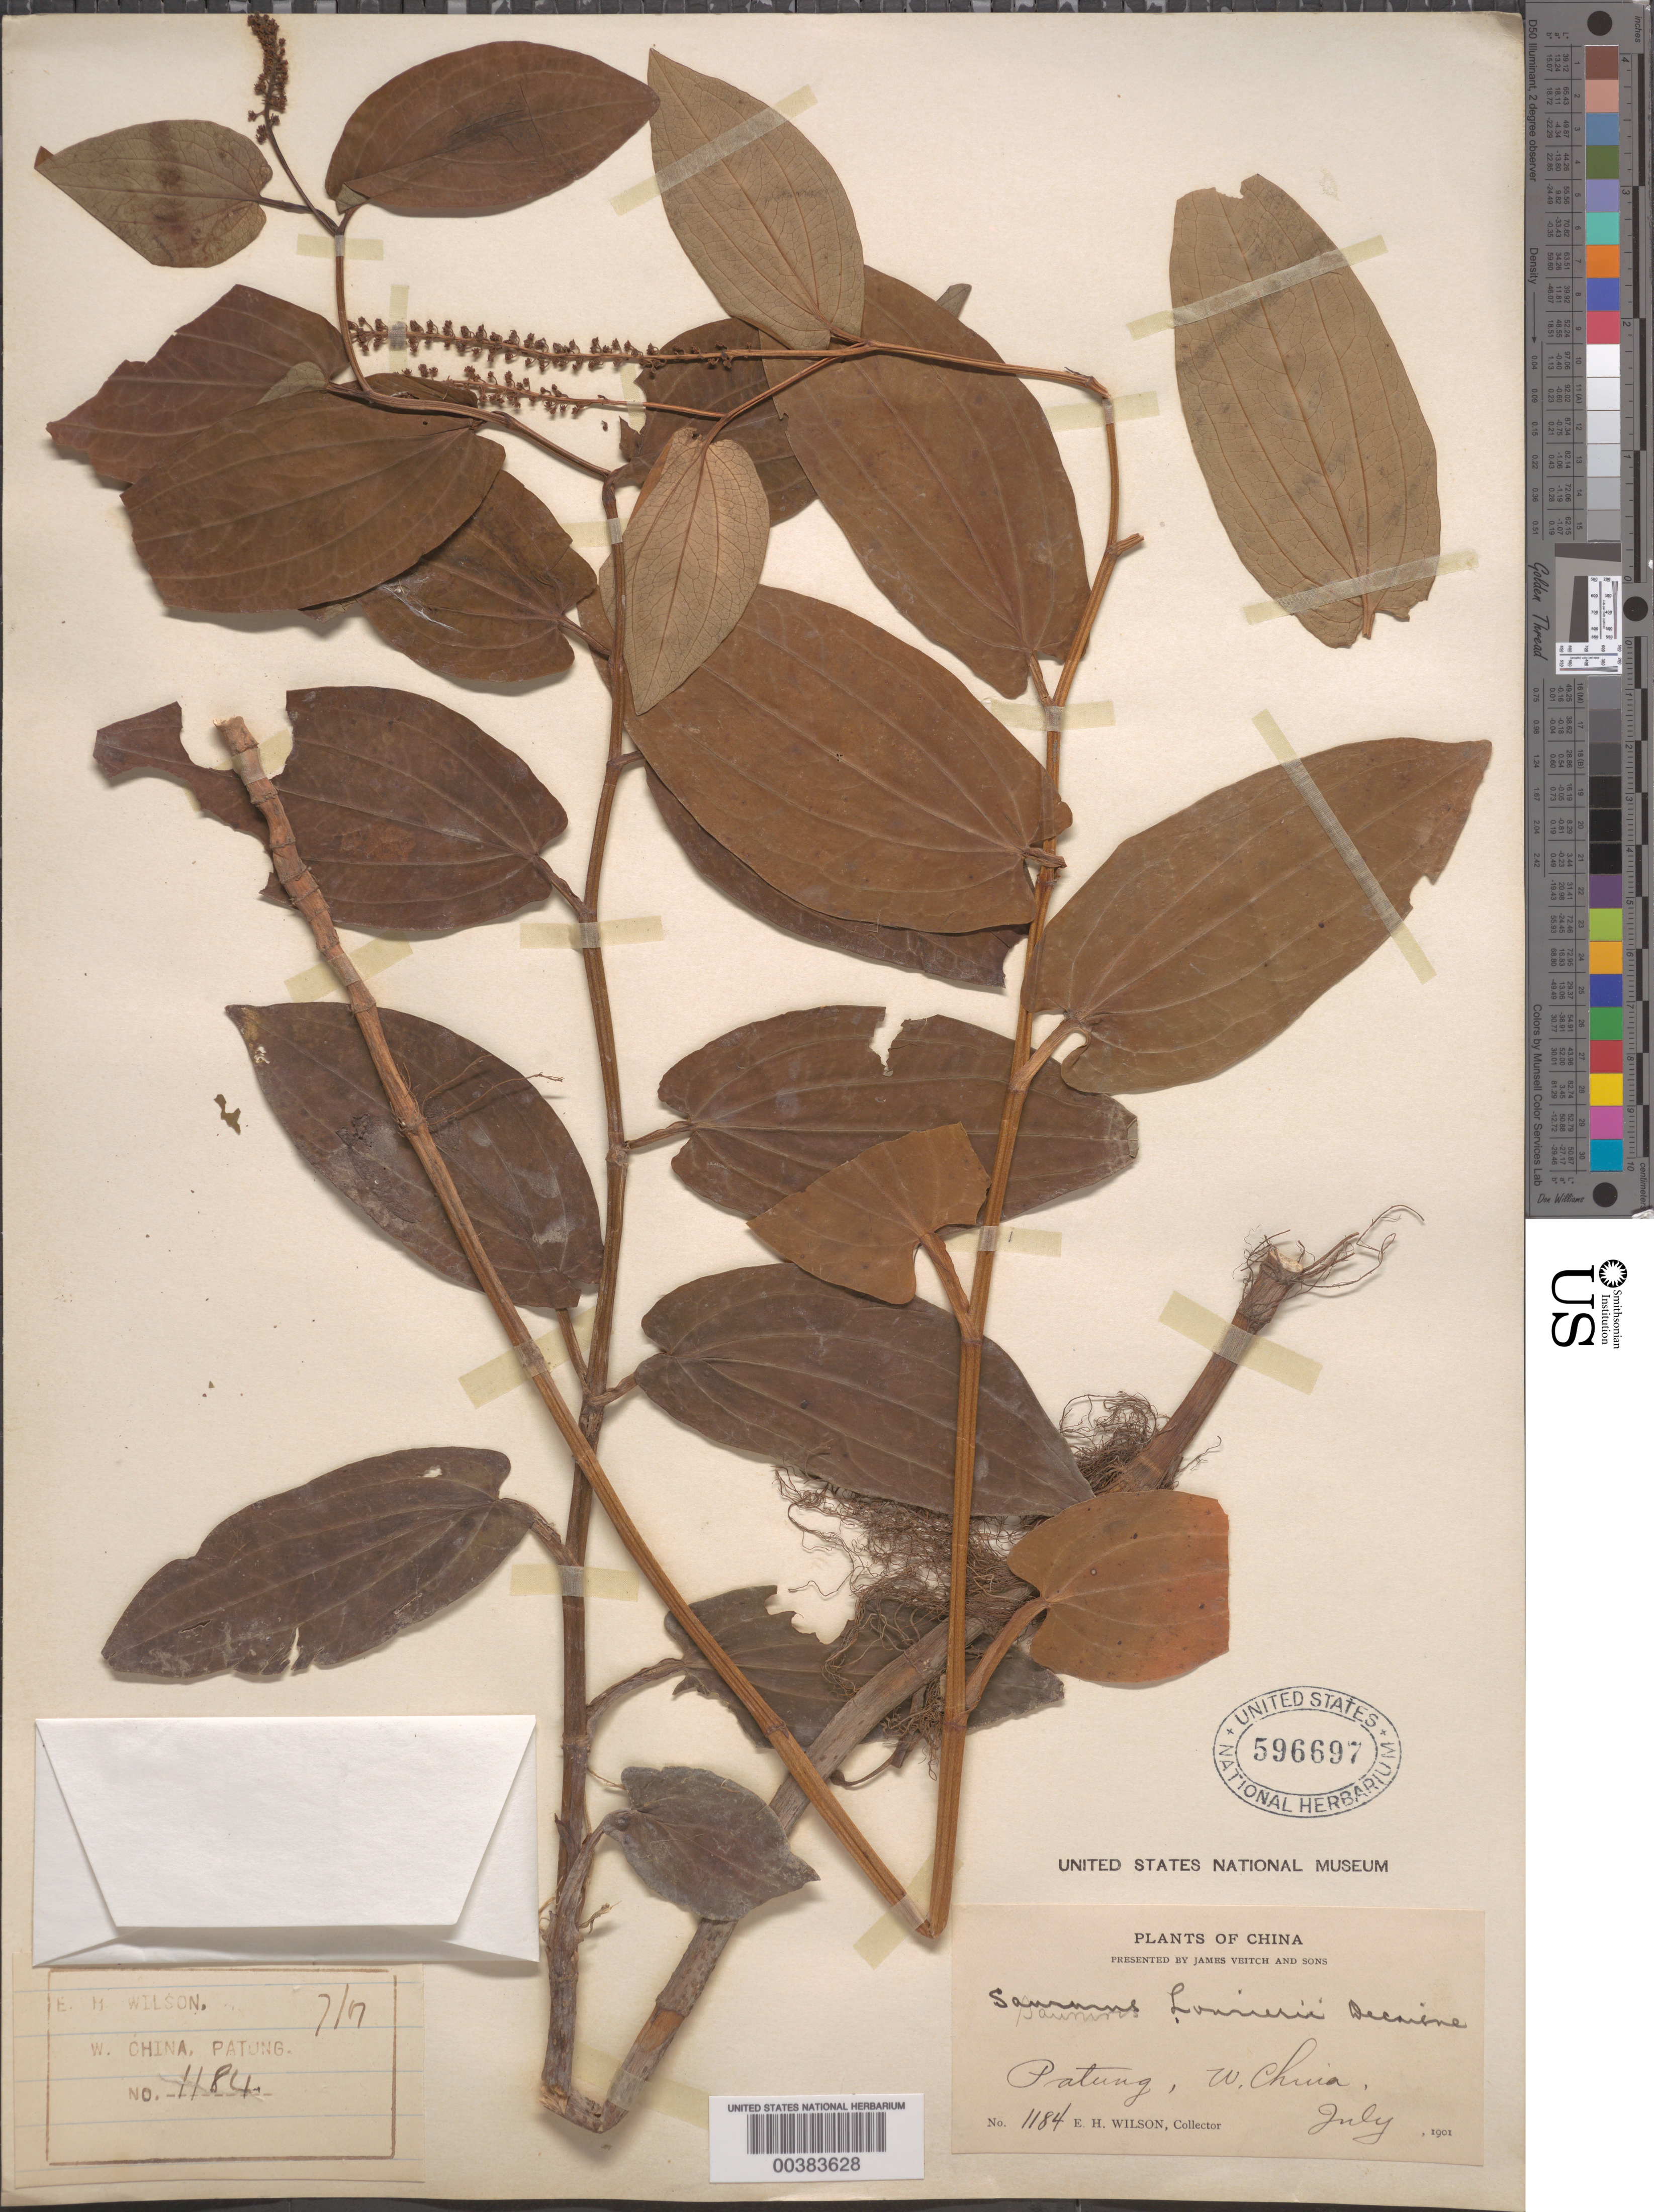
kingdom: Plantae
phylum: Tracheophyta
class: Magnoliopsida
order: Piperales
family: Saururaceae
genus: Saururus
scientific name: Saururus chinensis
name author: (Lour.) Baill.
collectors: E. H. Wilson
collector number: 1184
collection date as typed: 07 Jul 1901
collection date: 1901-07-07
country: China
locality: Patung, w china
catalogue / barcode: US 596697